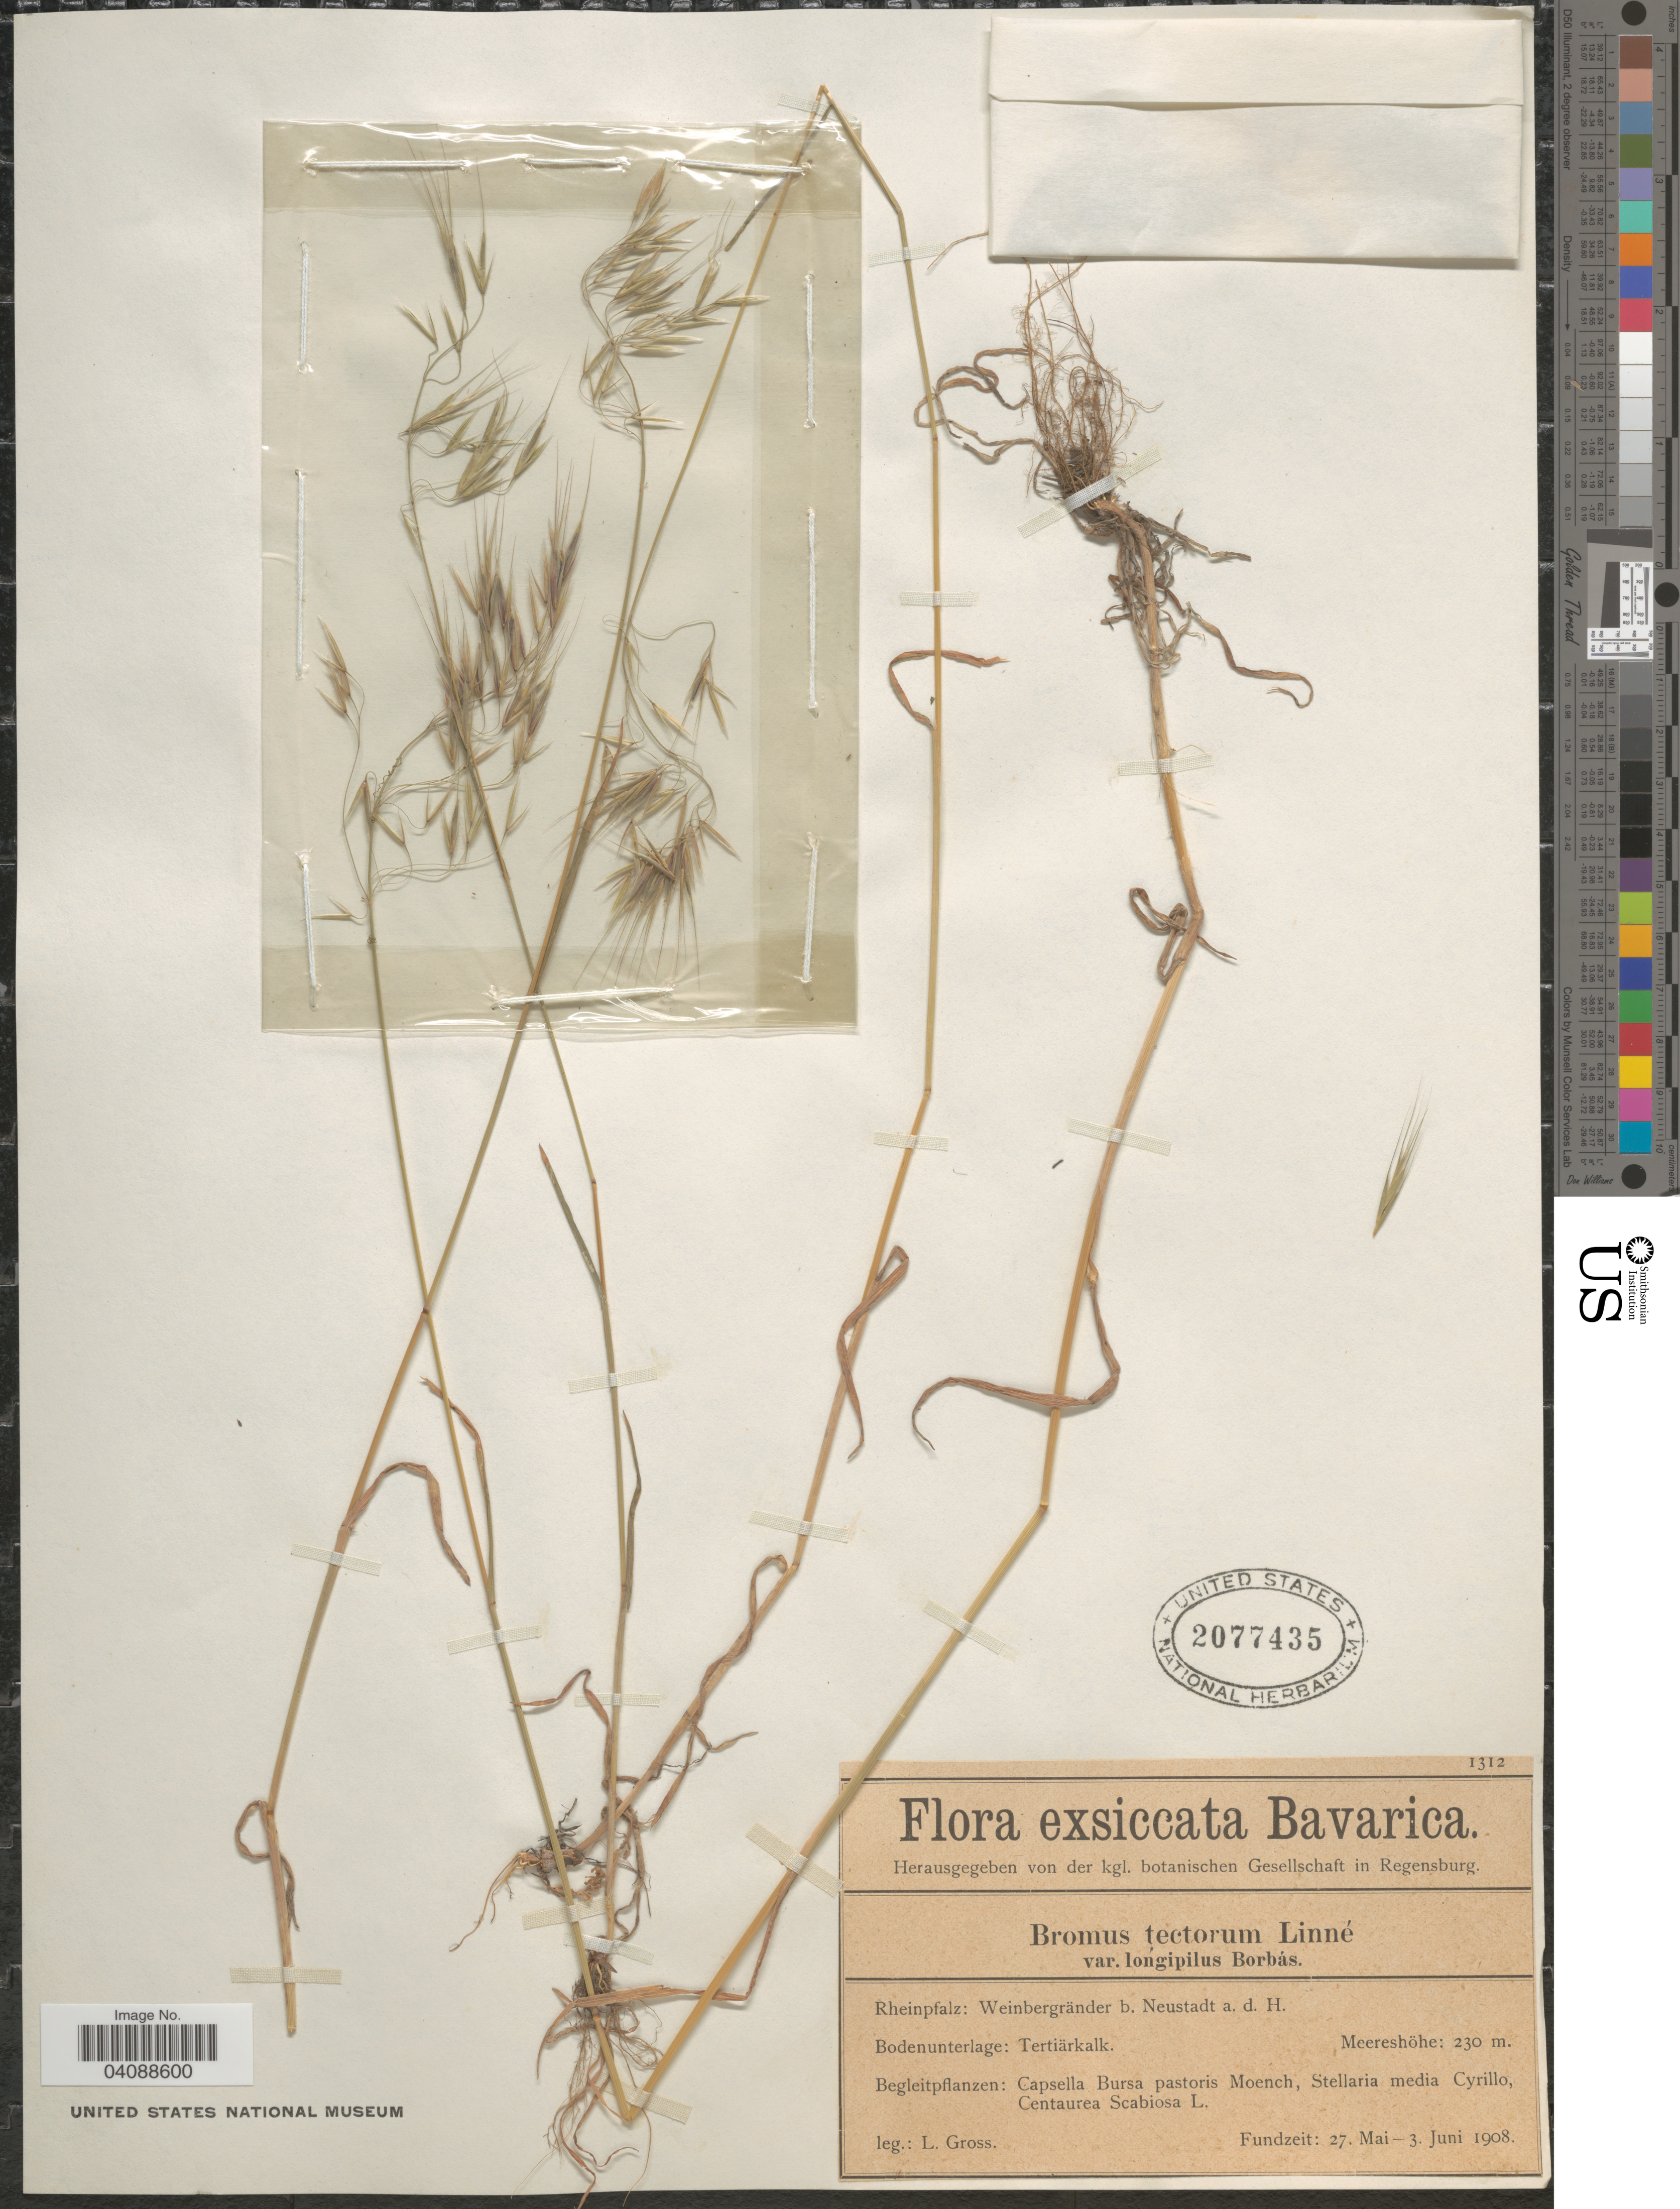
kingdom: Plantae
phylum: Tracheophyta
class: Liliopsida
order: Poales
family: Poaceae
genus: Bromus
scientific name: Bromus tectorum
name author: L.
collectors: L. Gross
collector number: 1312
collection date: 1908-05-27/1908-06-03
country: Germany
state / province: Bayern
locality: Bavarica. Rheinpfalz: Weinbergränder b. Neustadt a. d. H.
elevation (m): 230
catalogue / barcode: US 2077435